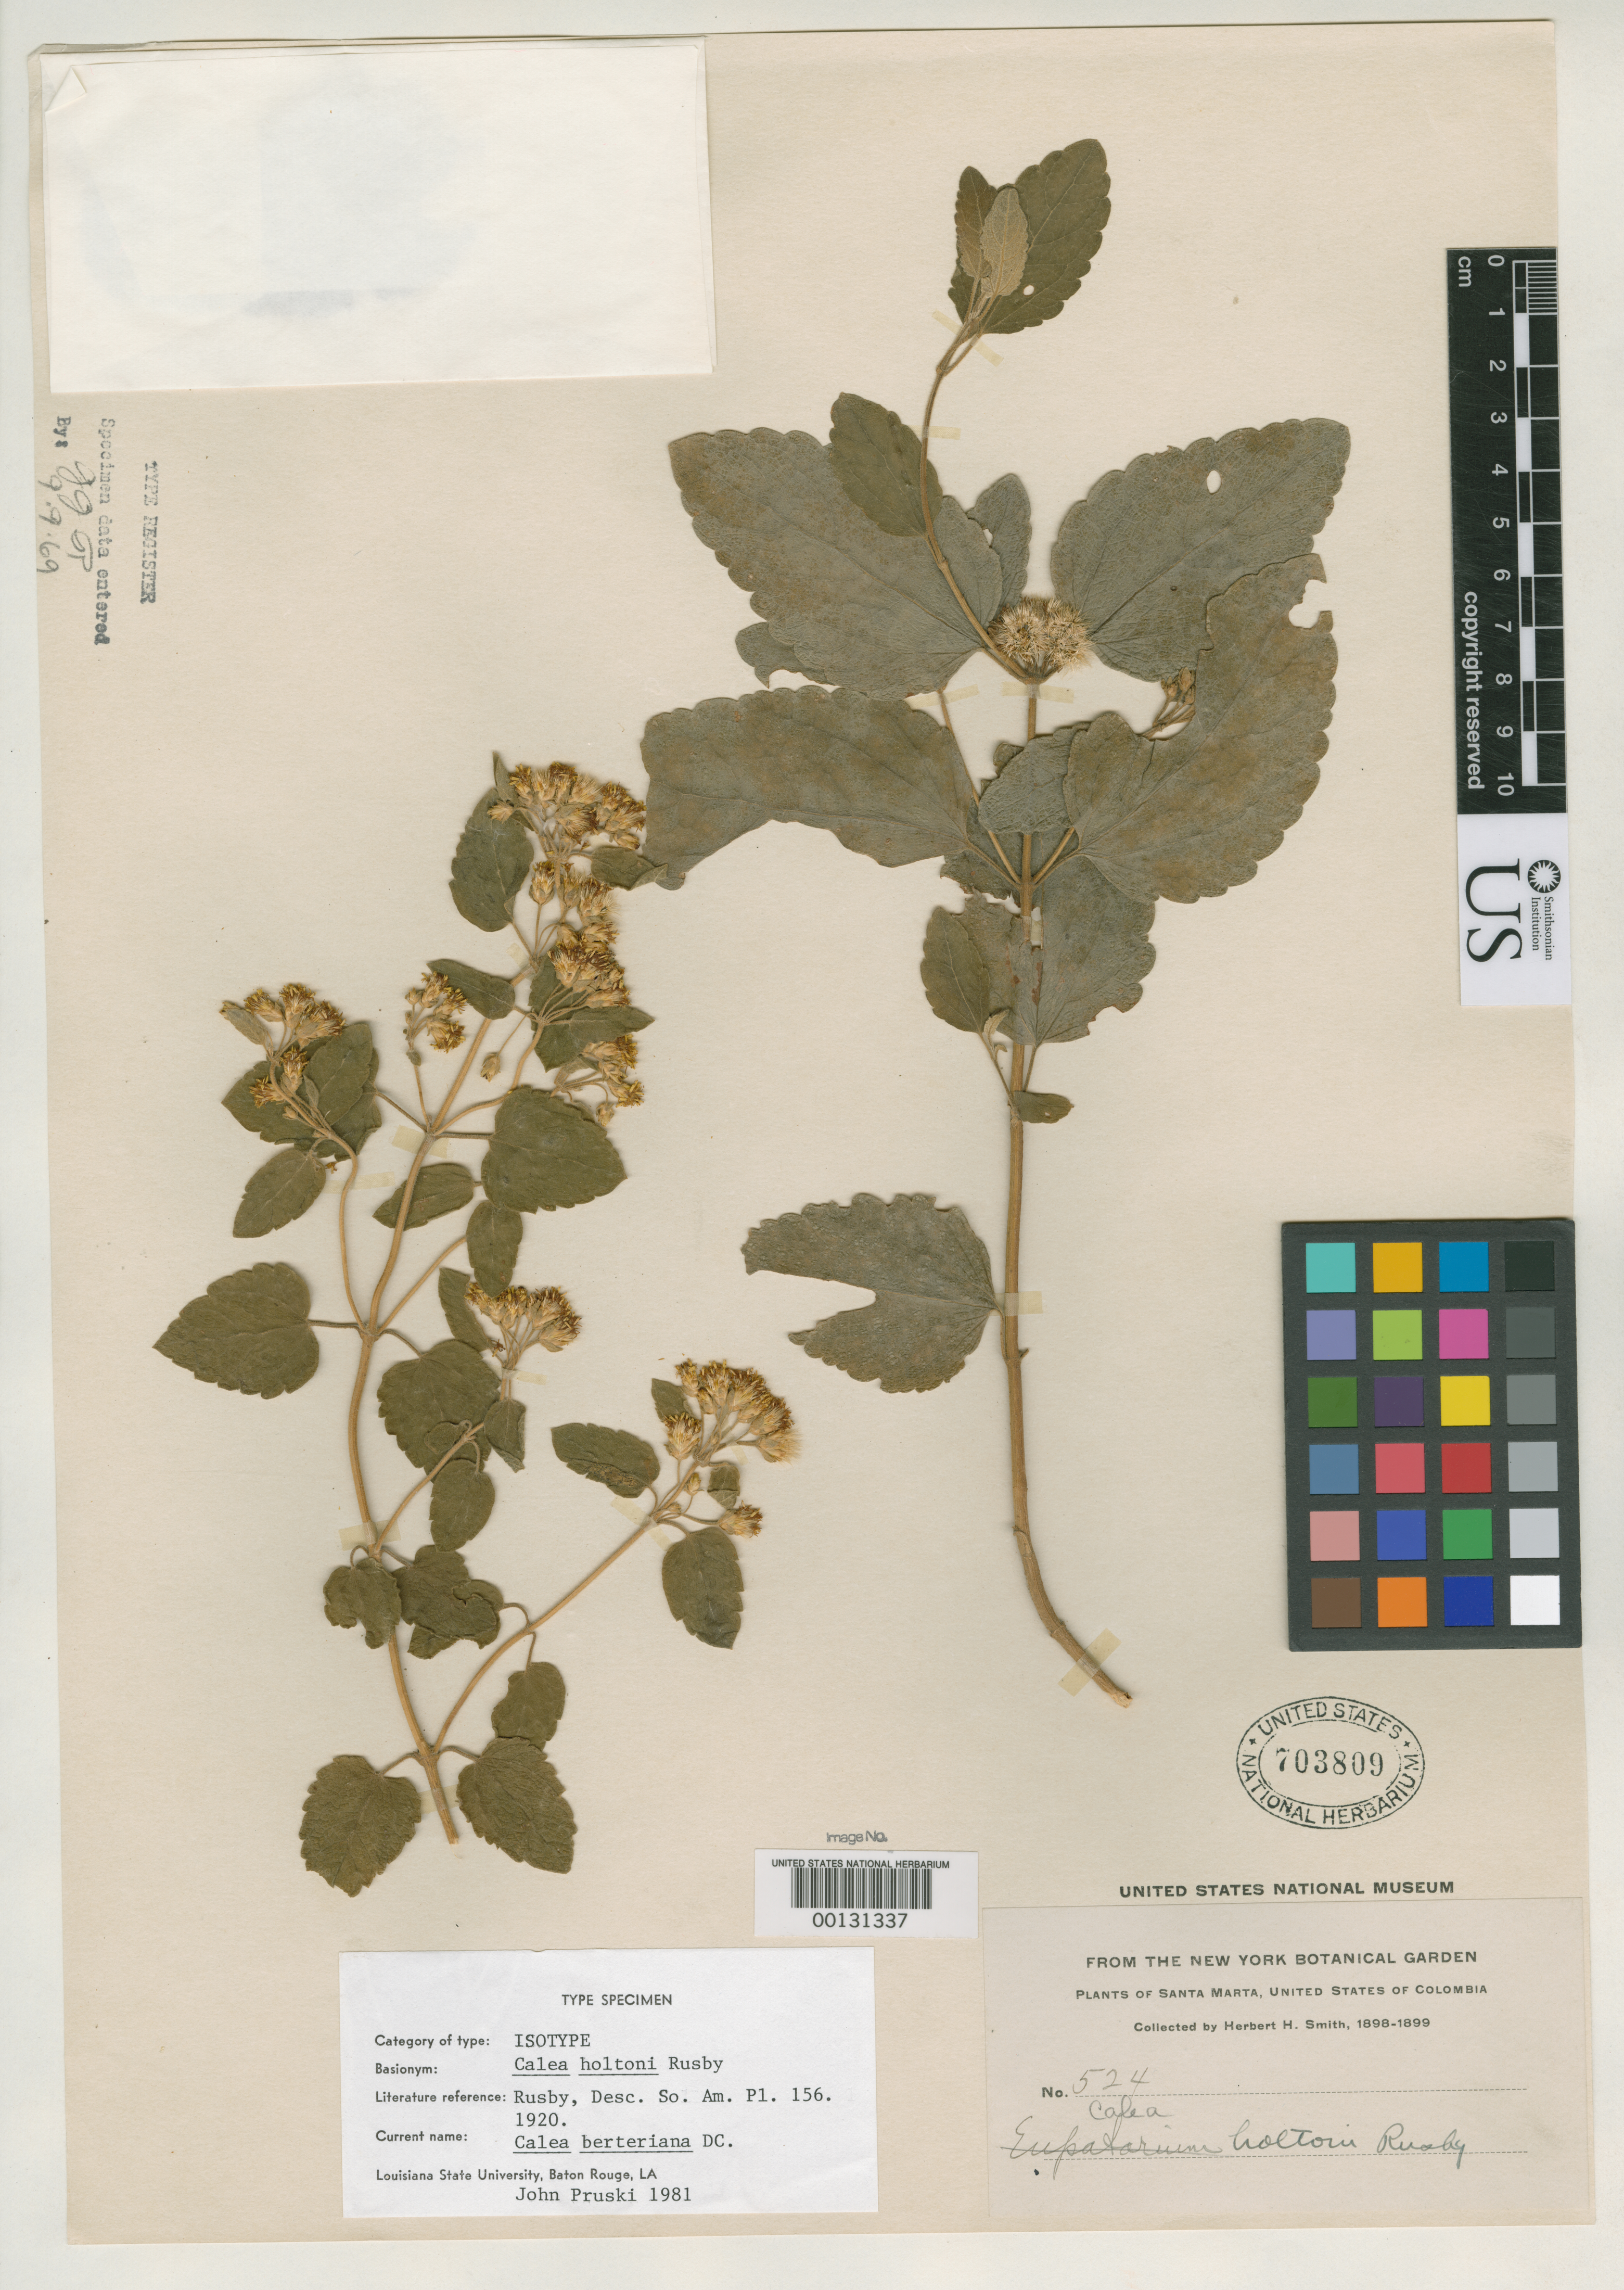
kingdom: Plantae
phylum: Tracheophyta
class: Magnoliopsida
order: Asterales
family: Asteraceae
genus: Calea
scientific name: Calea holtonii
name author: Rusby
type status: Isotype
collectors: Herbert H. Smith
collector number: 524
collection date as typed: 1898 to -- --- 1898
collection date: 1898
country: Colombia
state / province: Magdalena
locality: Santa Marta.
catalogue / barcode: US 703809